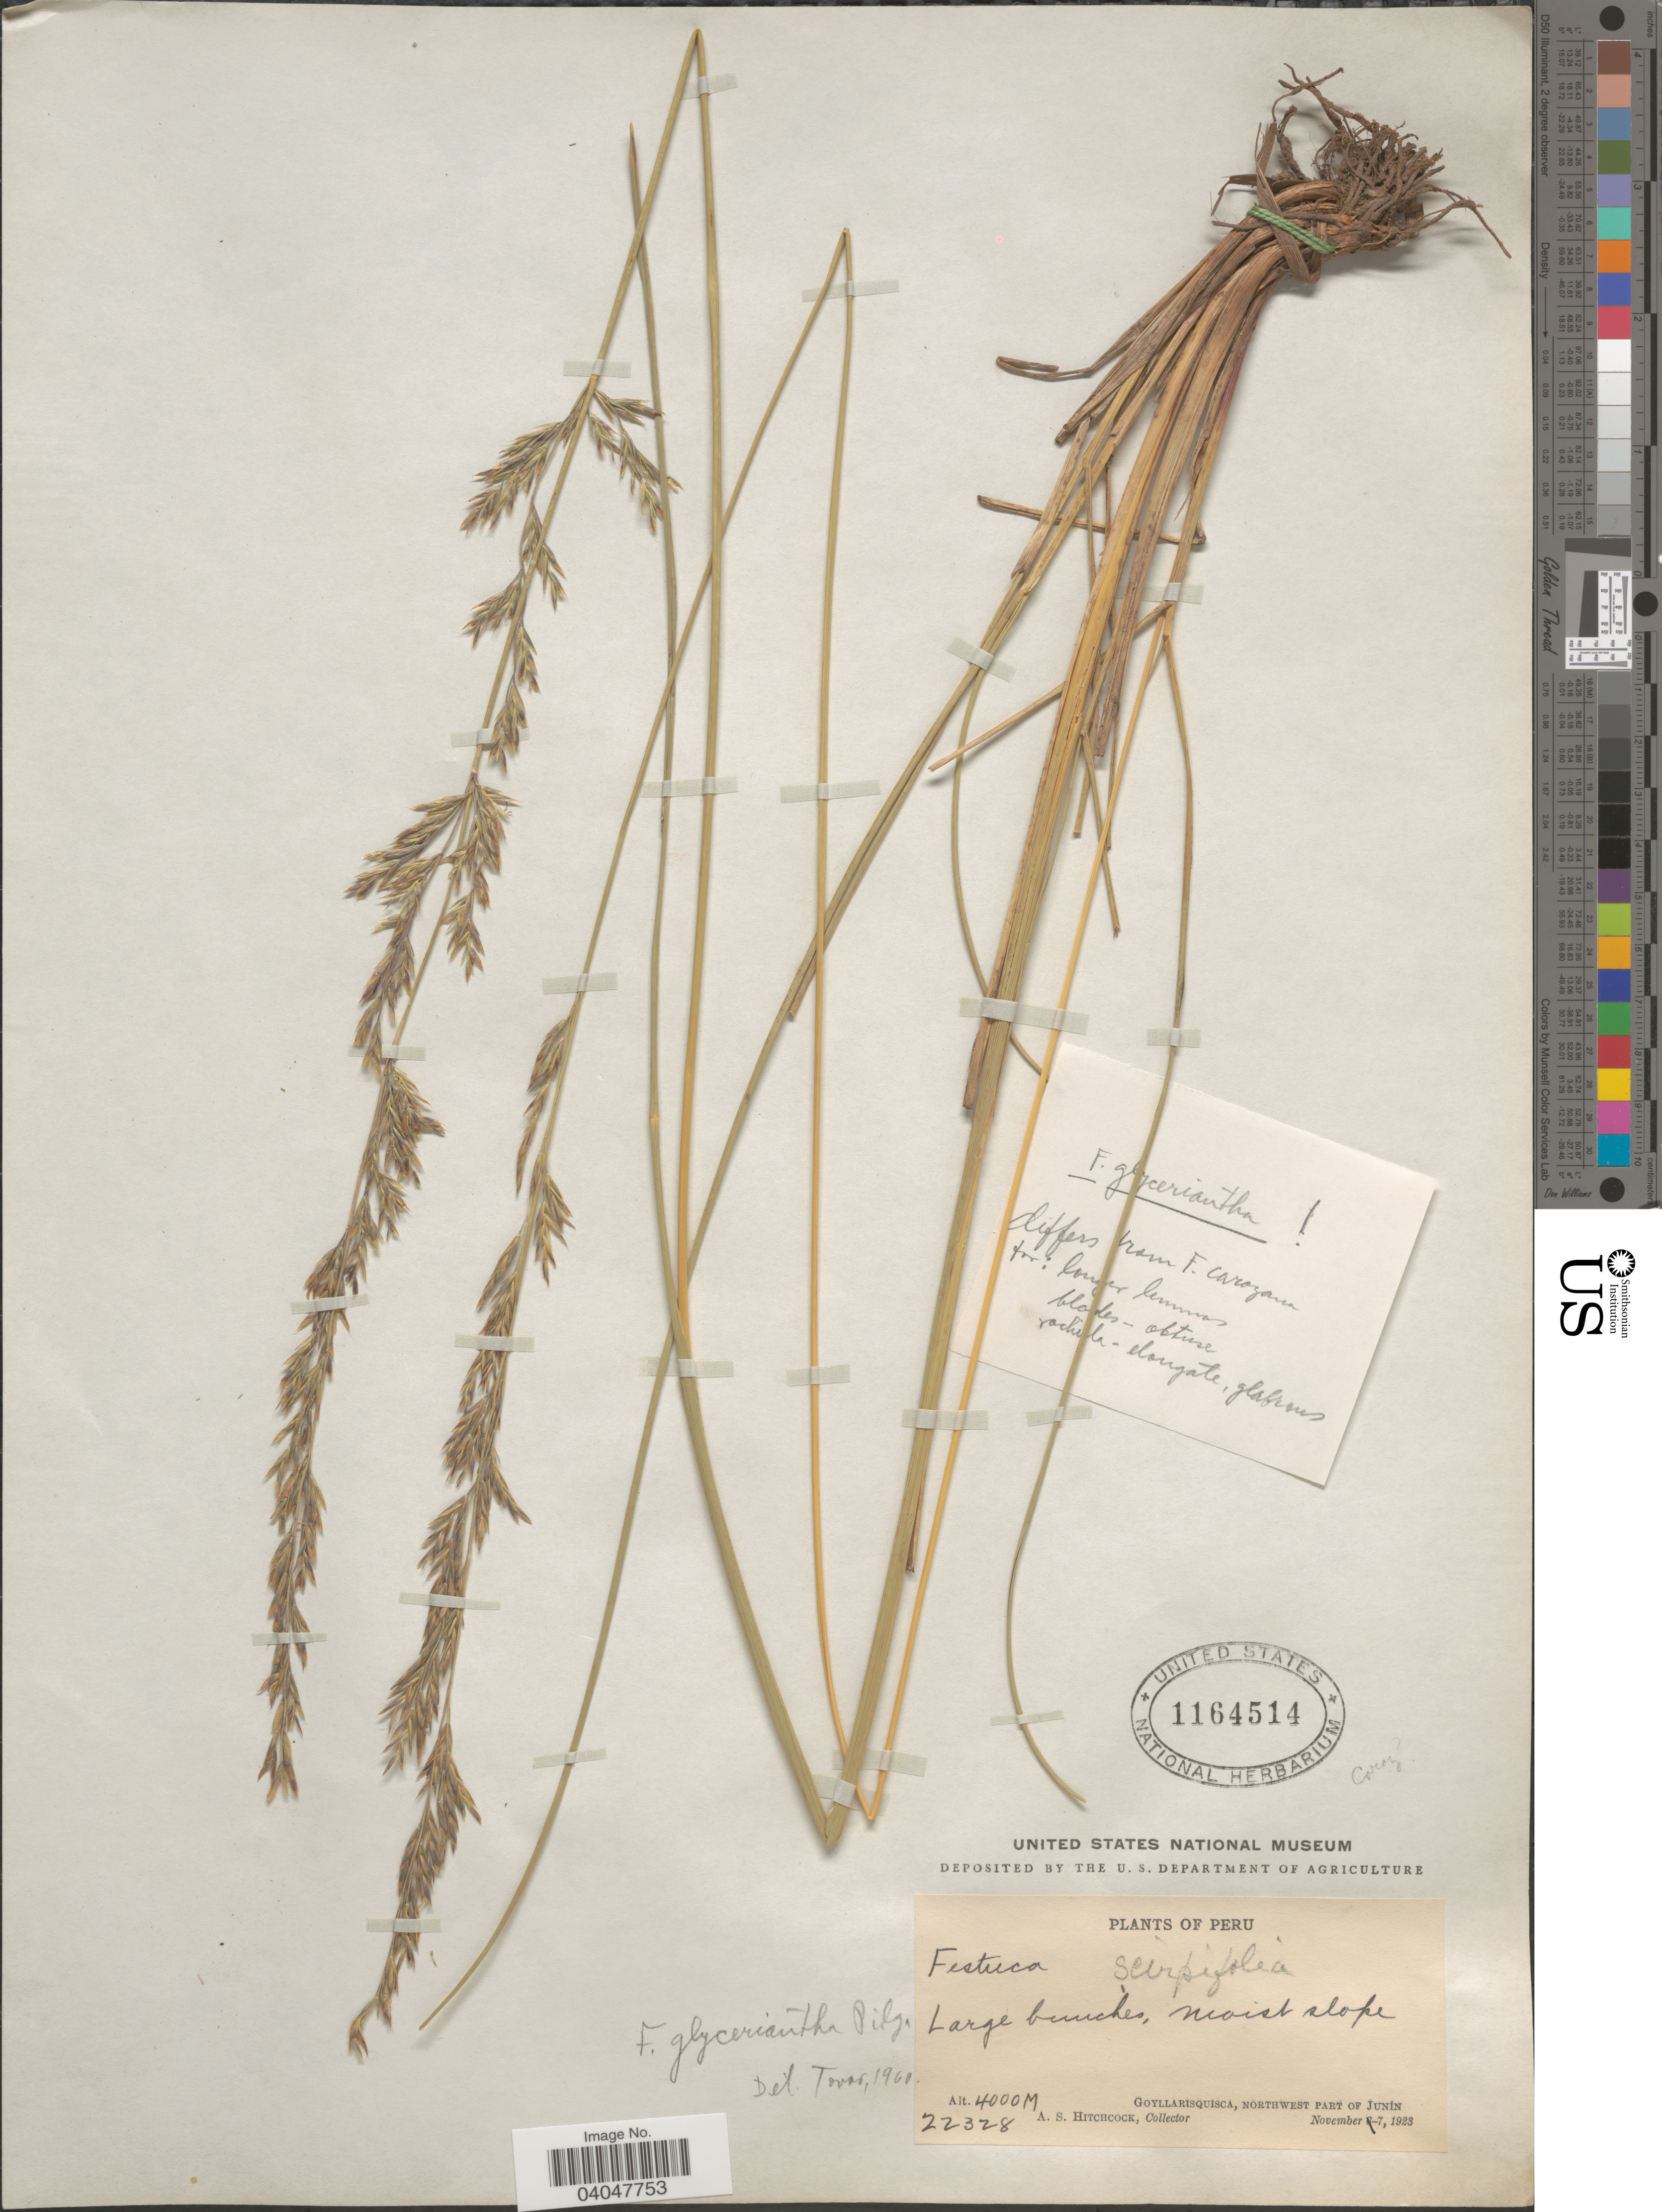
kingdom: Plantae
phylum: Tracheophyta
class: Liliopsida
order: Poales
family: Poaceae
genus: Festuca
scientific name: Festuca glyceriantha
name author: Pilg.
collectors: A. S. Hitchcock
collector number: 22328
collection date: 1923-11-07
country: Peru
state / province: Junín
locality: Goyllarisquisca, northwest part of Junín.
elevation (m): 4000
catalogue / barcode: US 1164514